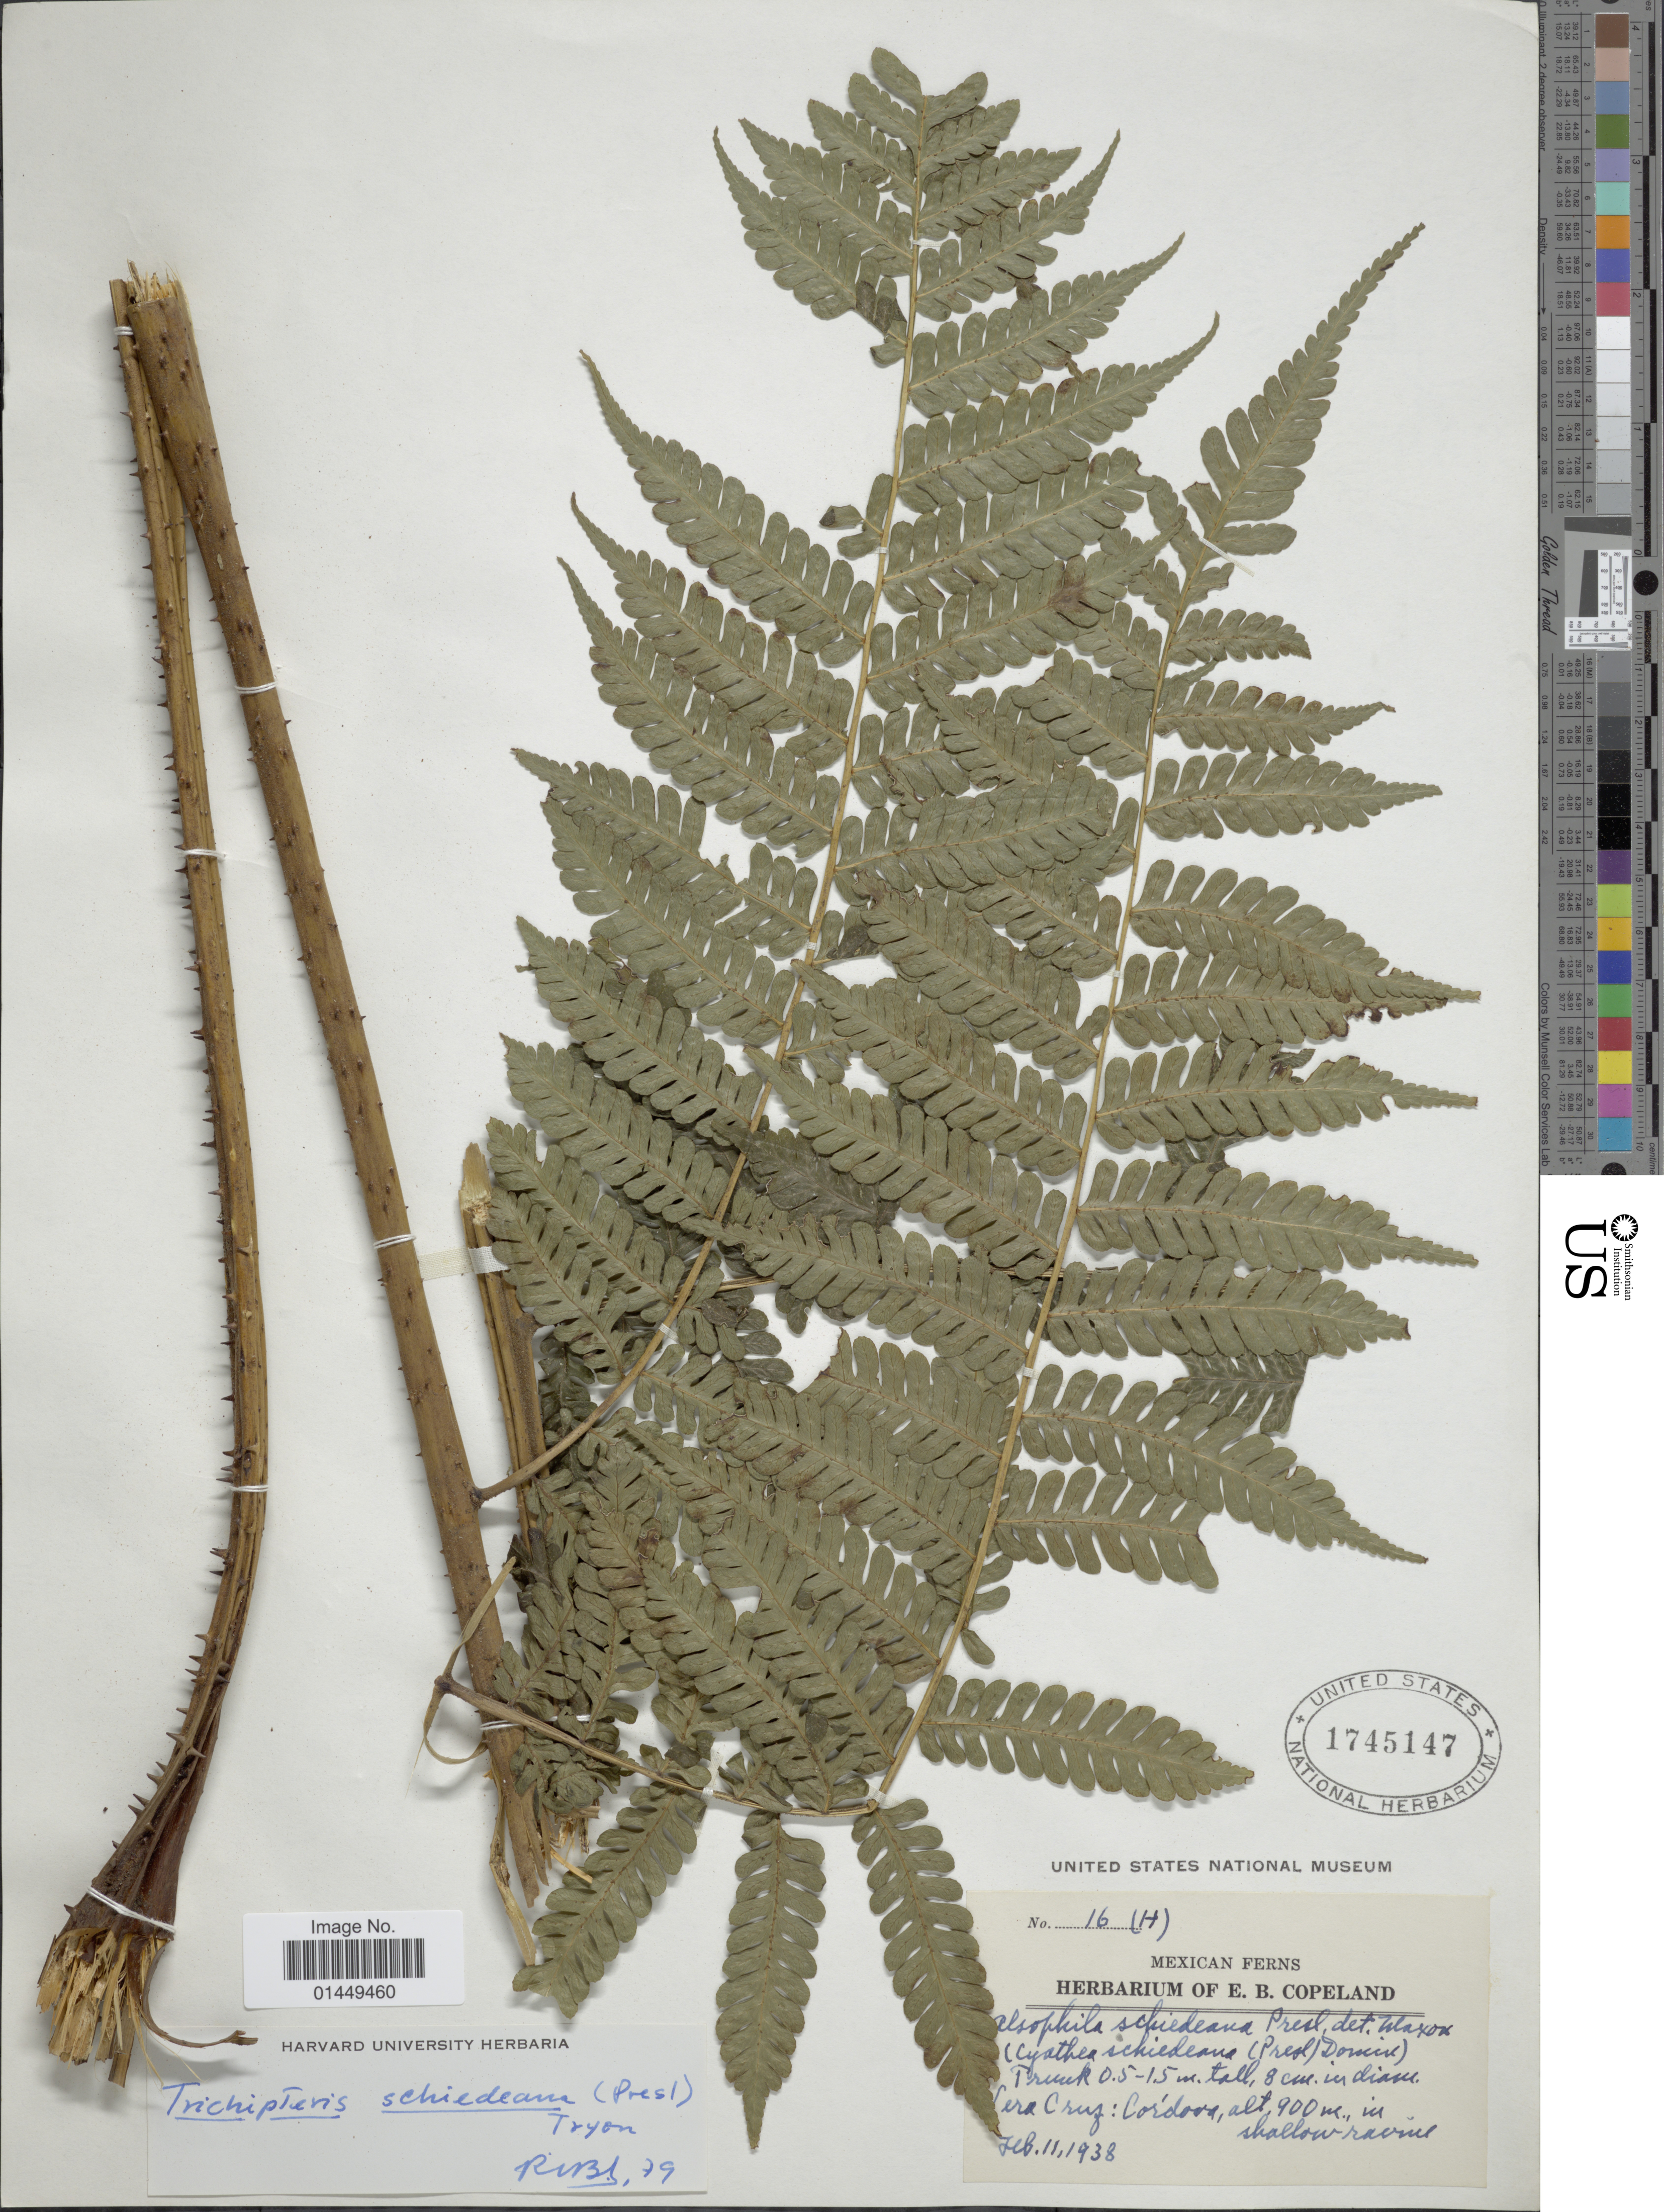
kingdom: Plantae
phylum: Tracheophyta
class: Polypodiopsida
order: Cyatheales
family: Cyatheaceae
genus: Cyathea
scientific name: Cyathea schiedeana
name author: (C. Presl) Domin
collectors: ex herb. E. & C.E. Faxon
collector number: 16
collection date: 1938-02-11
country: Mexico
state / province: Veracruz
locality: Vera Cruz: Cordova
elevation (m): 900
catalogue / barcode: US 1745147